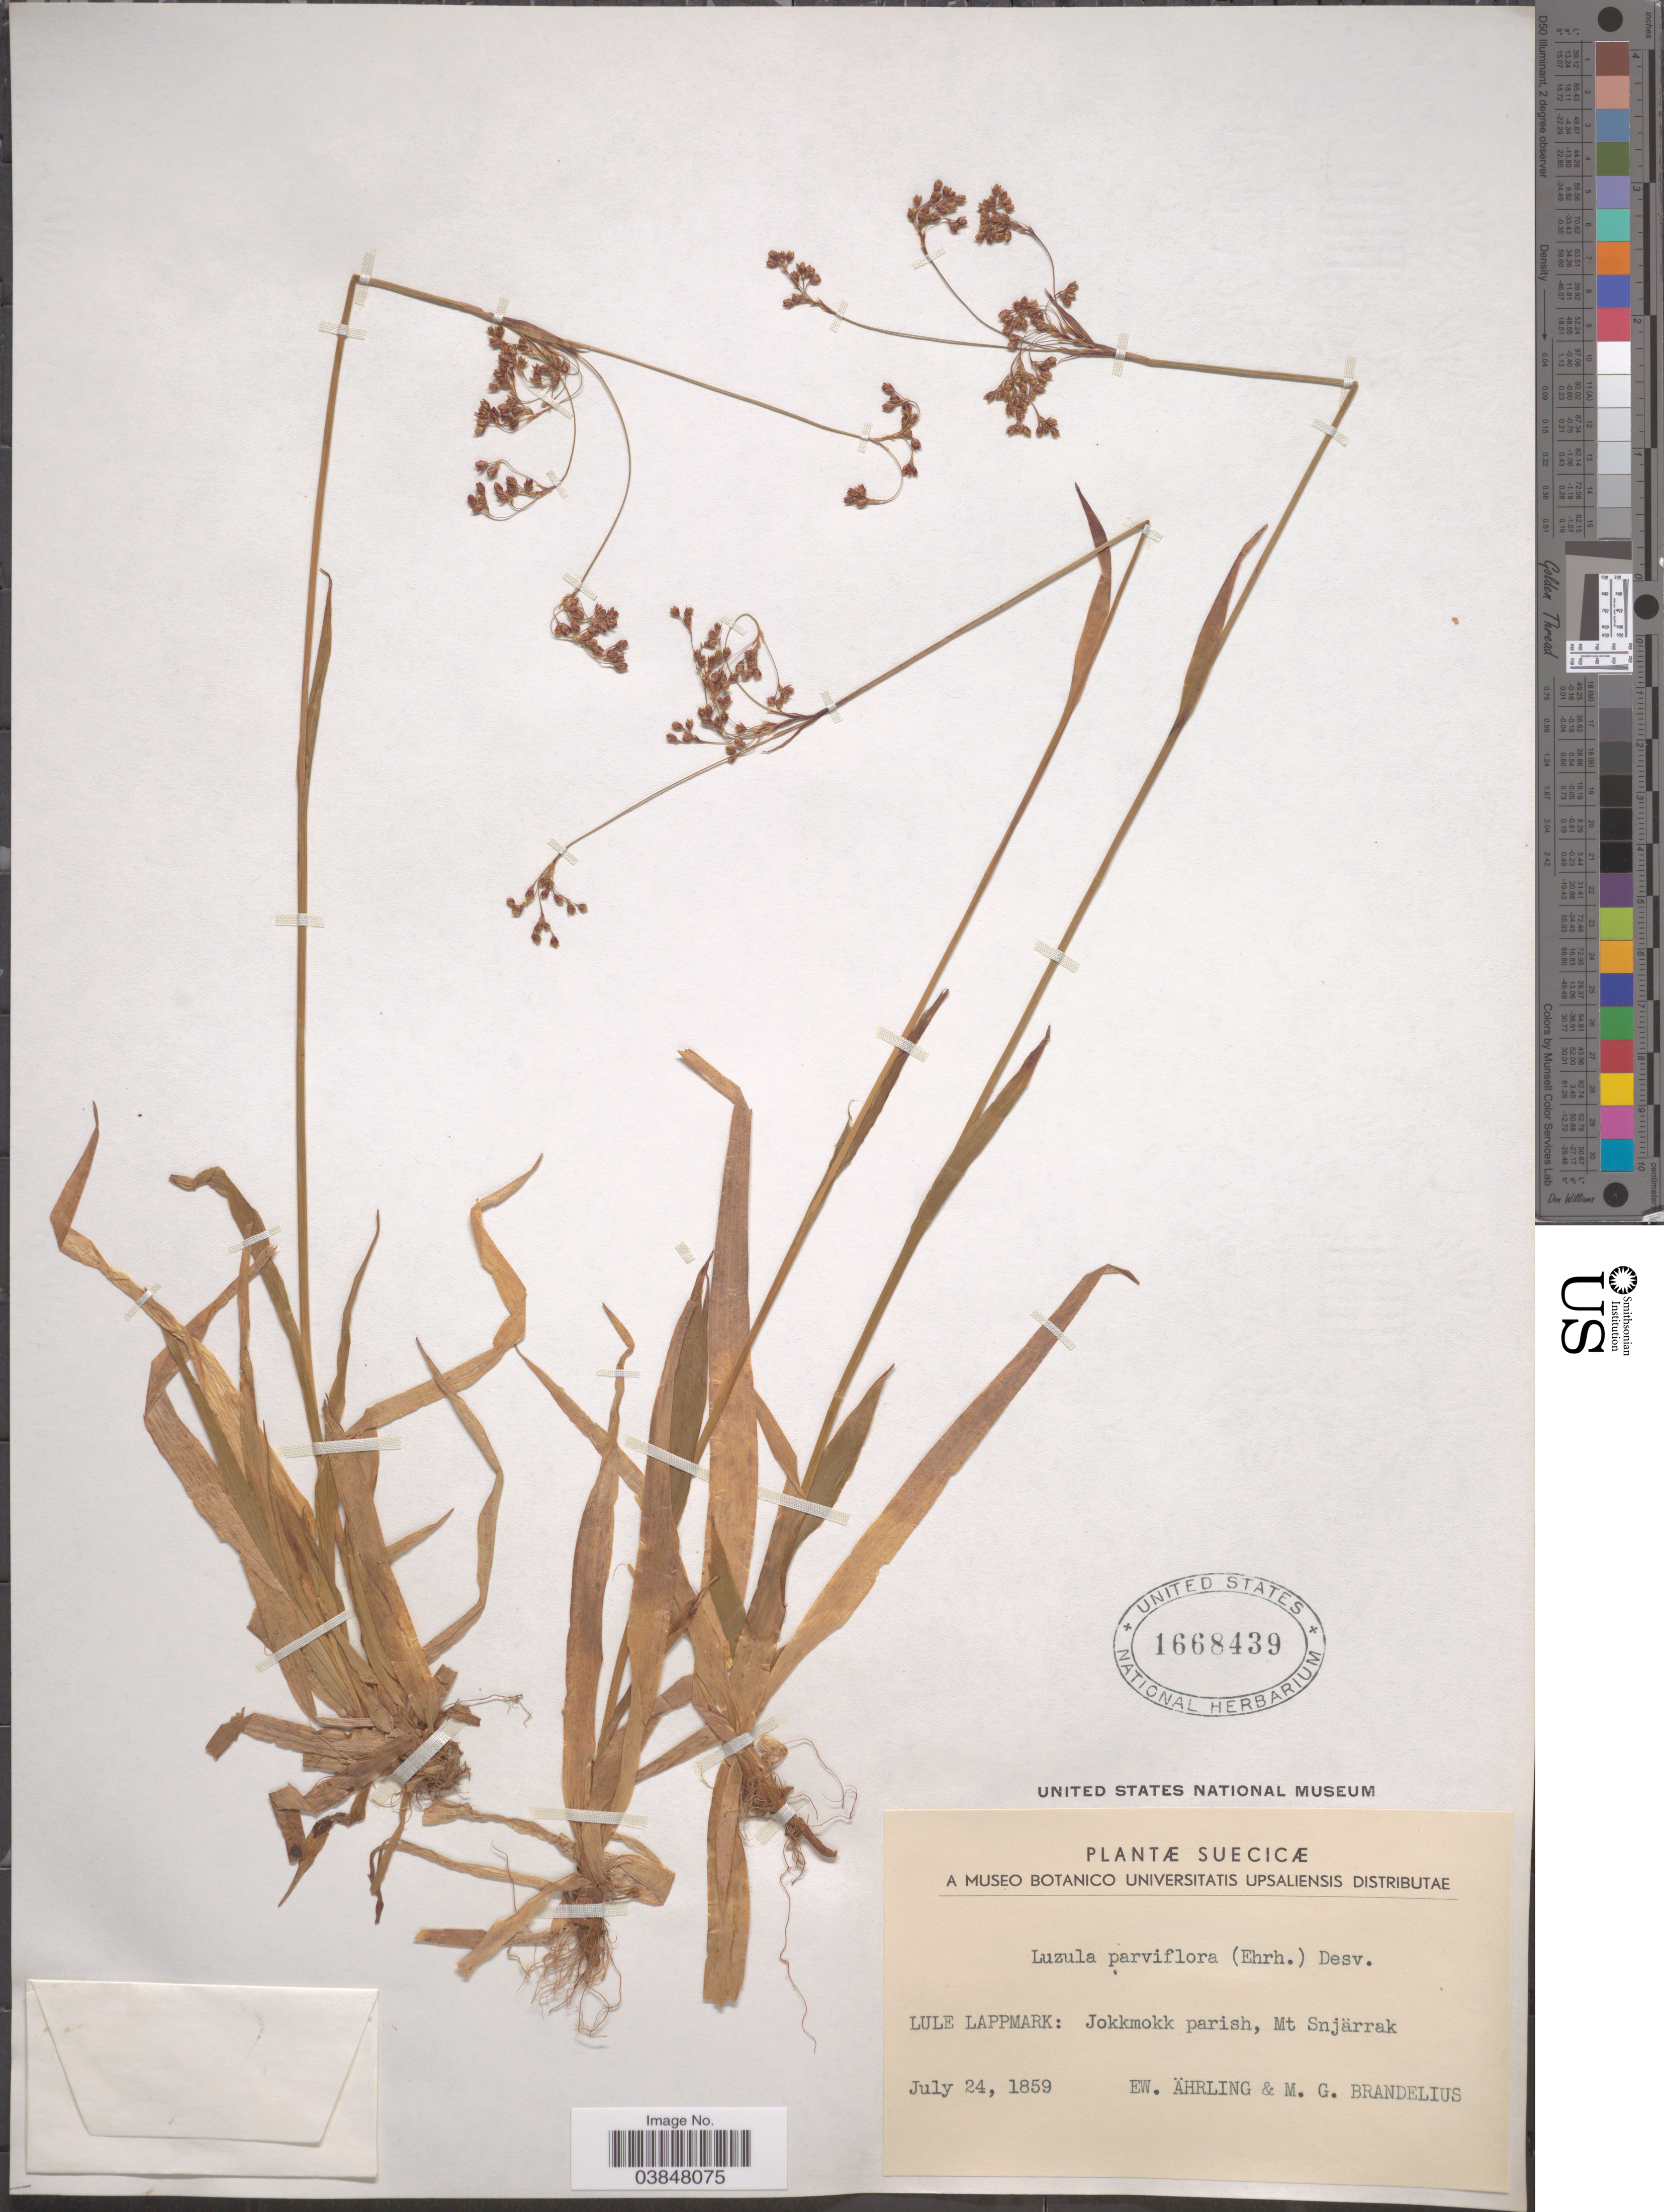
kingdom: Plantae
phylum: Tracheophyta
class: Liliopsida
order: Poales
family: Juncaceae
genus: Luzula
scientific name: Luzula parviflora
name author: (Ehrh.) Desv.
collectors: E. Ahrling & M. Brandelius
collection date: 1859-07-24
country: Sweden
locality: Suecicæ. Lule Lappmark: Jokkmokk parish, Mt Snjärrak.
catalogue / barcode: US 1668439